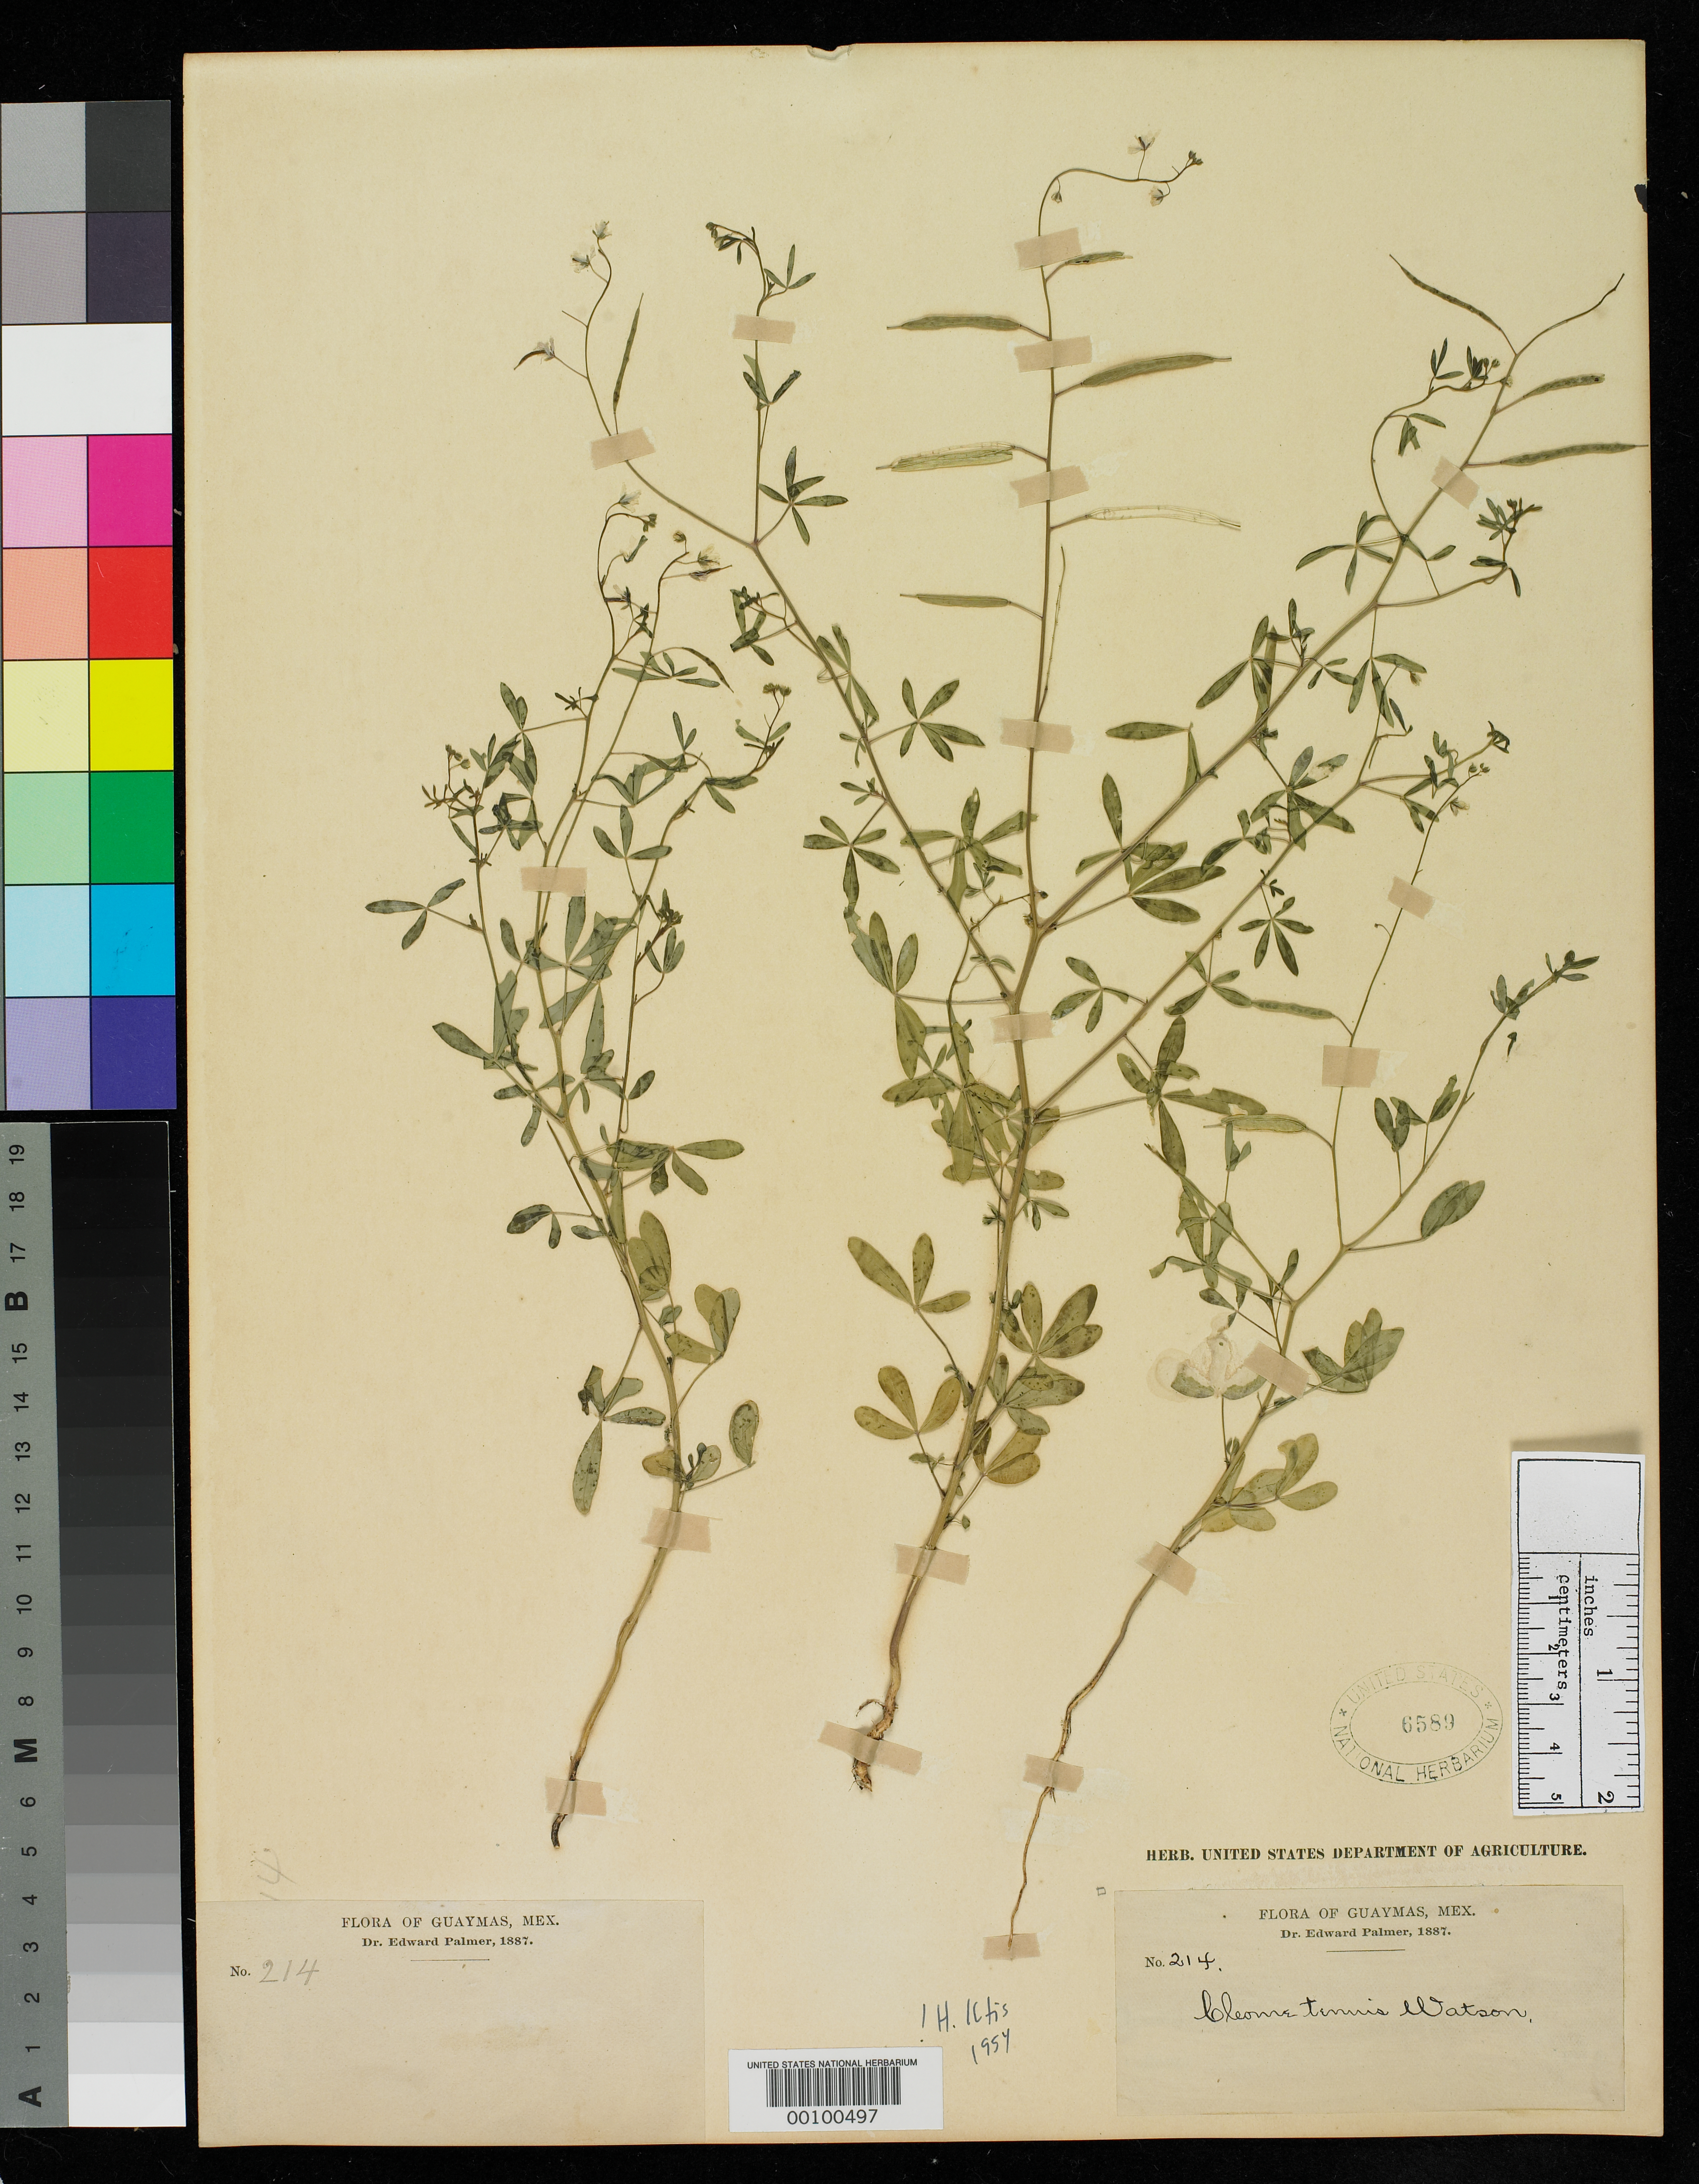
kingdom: Plantae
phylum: Tracheophyta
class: Magnoliopsida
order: Brassicales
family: Cleomaceae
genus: Cleome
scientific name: Cleome tenuis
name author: S. Watson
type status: Isotype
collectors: E. Palmer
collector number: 214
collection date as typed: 1887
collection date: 1887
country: Mexico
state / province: Sonora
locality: Guaymas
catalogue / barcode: US 6589